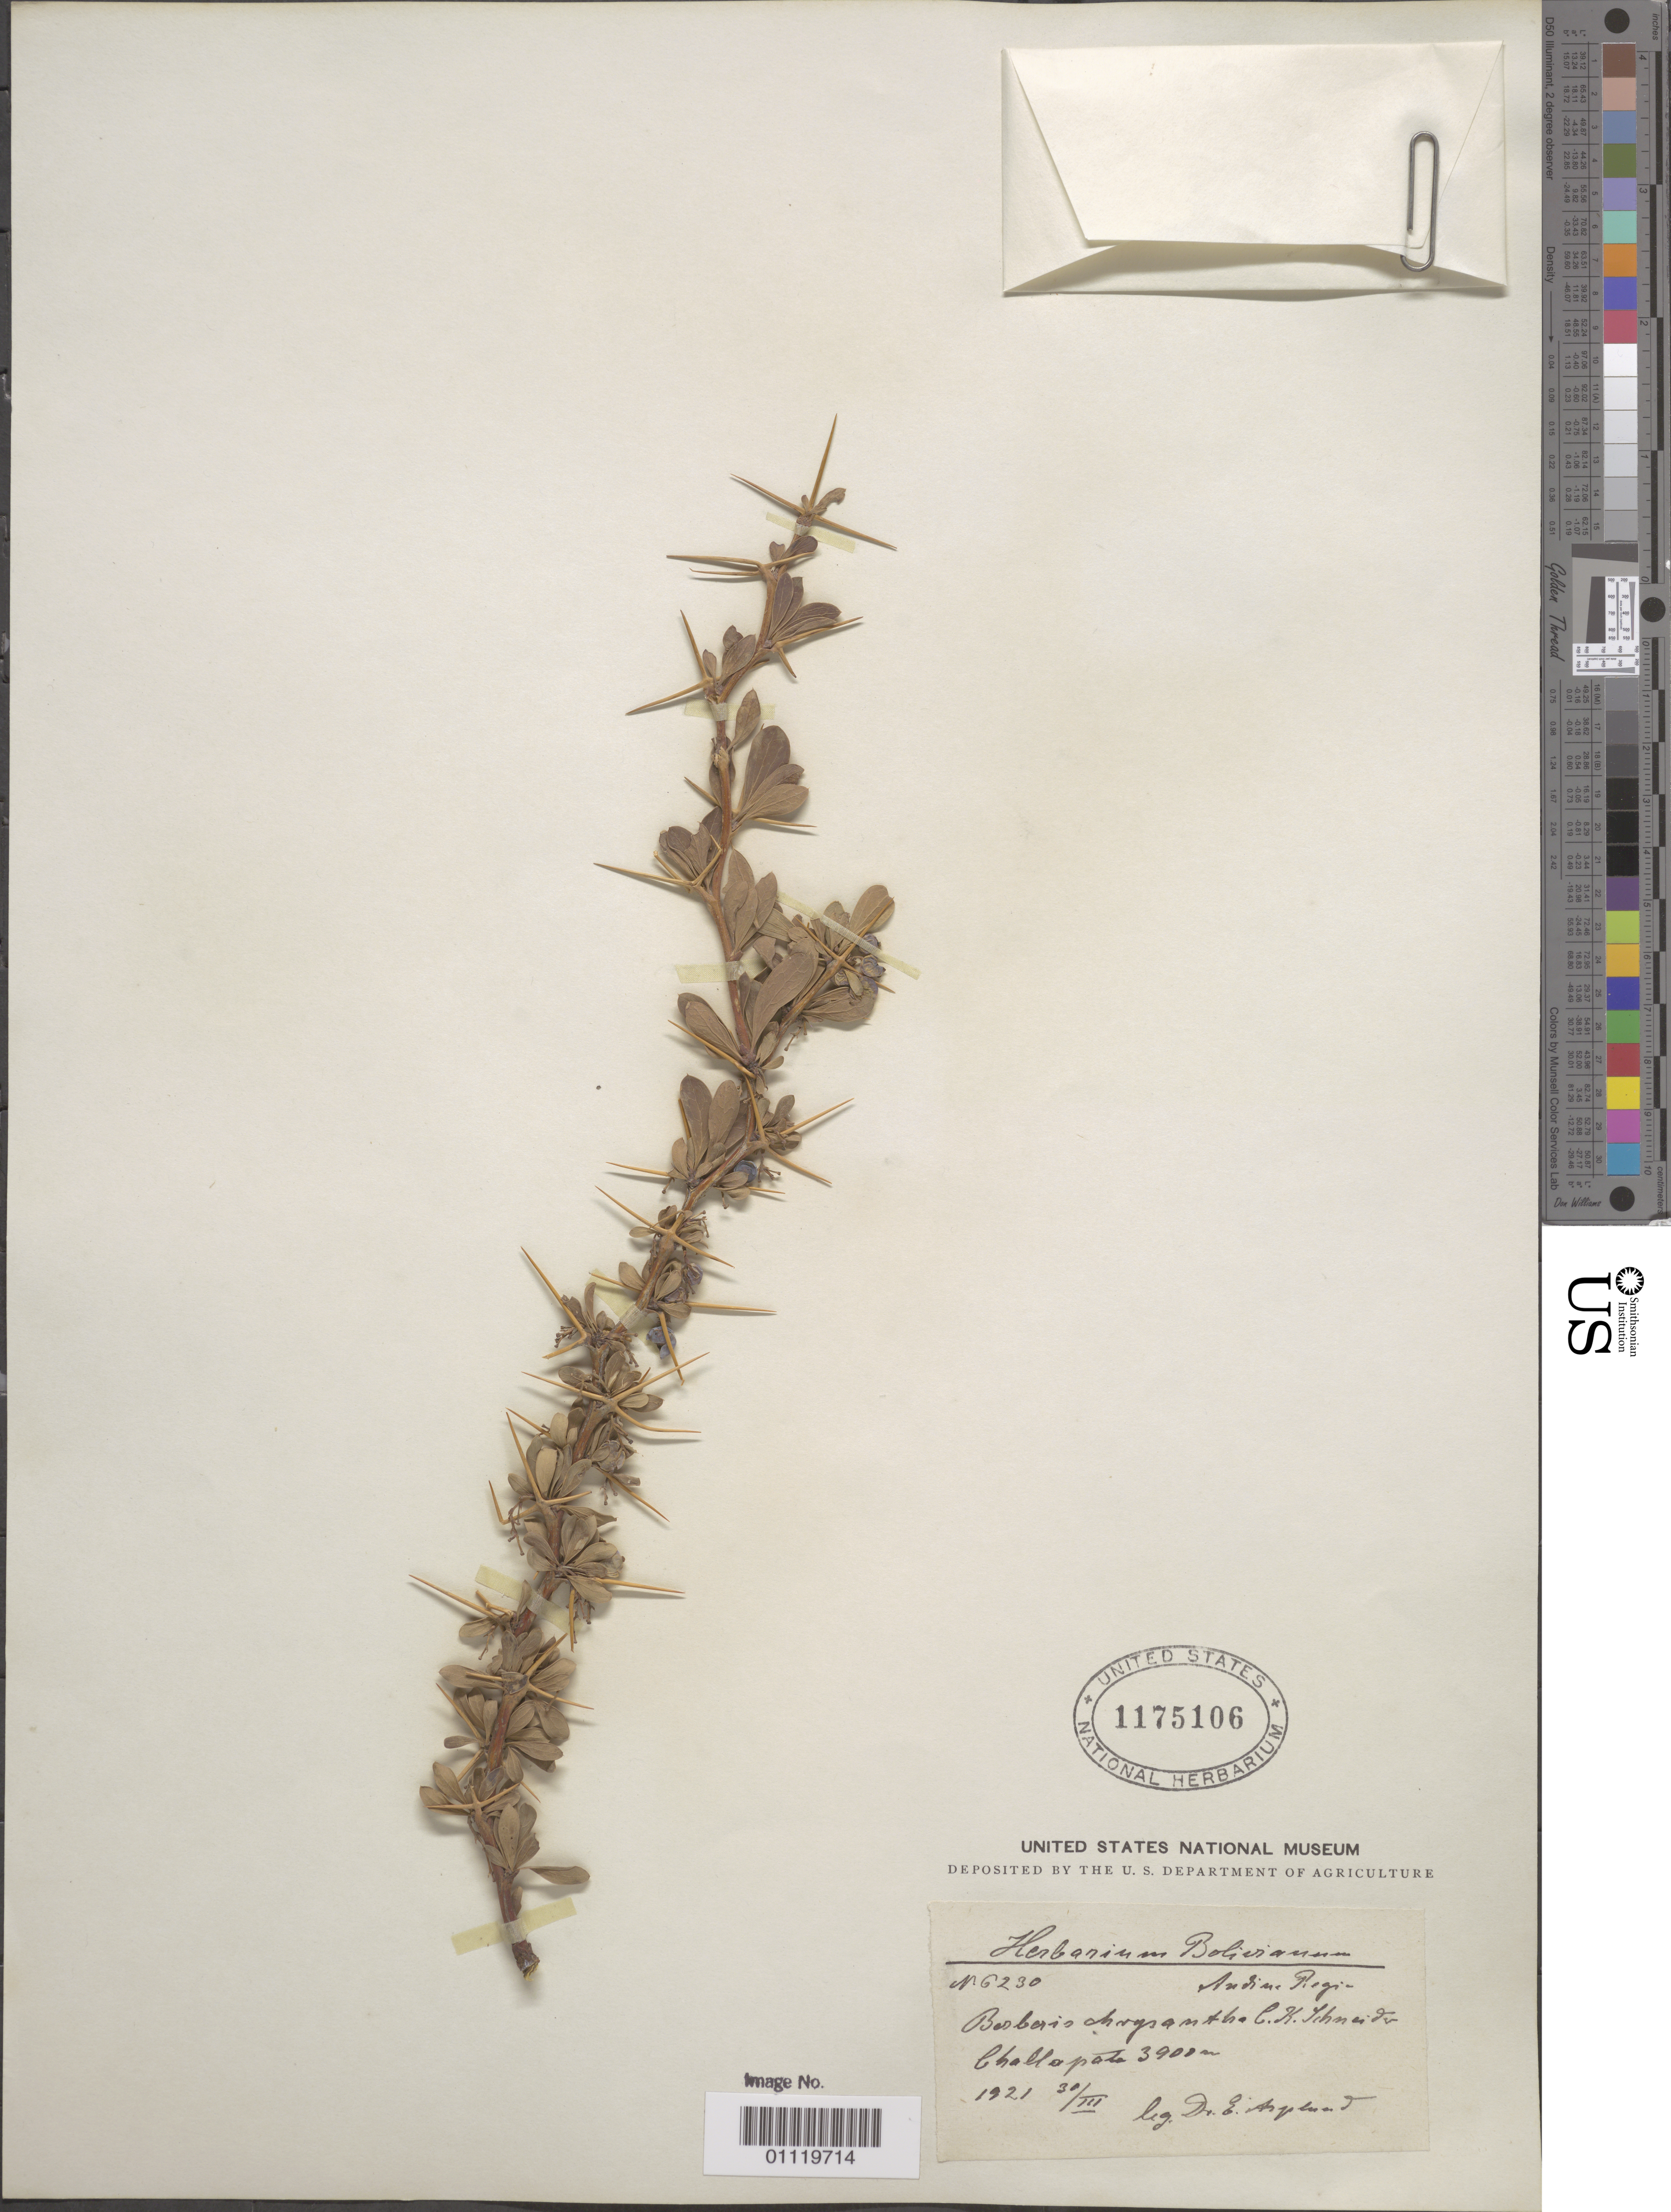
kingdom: Plantae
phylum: Tracheophyta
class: Magnoliopsida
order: Ranunculales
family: Berberidaceae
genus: Berberis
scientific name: Berberis chrysacantha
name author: C.K. Schneid.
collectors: E. Asplund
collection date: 1921-03-30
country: Bolivia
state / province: Oruro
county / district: Abaroa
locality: Eduardo Abaroa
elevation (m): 3900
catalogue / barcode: US 1175106